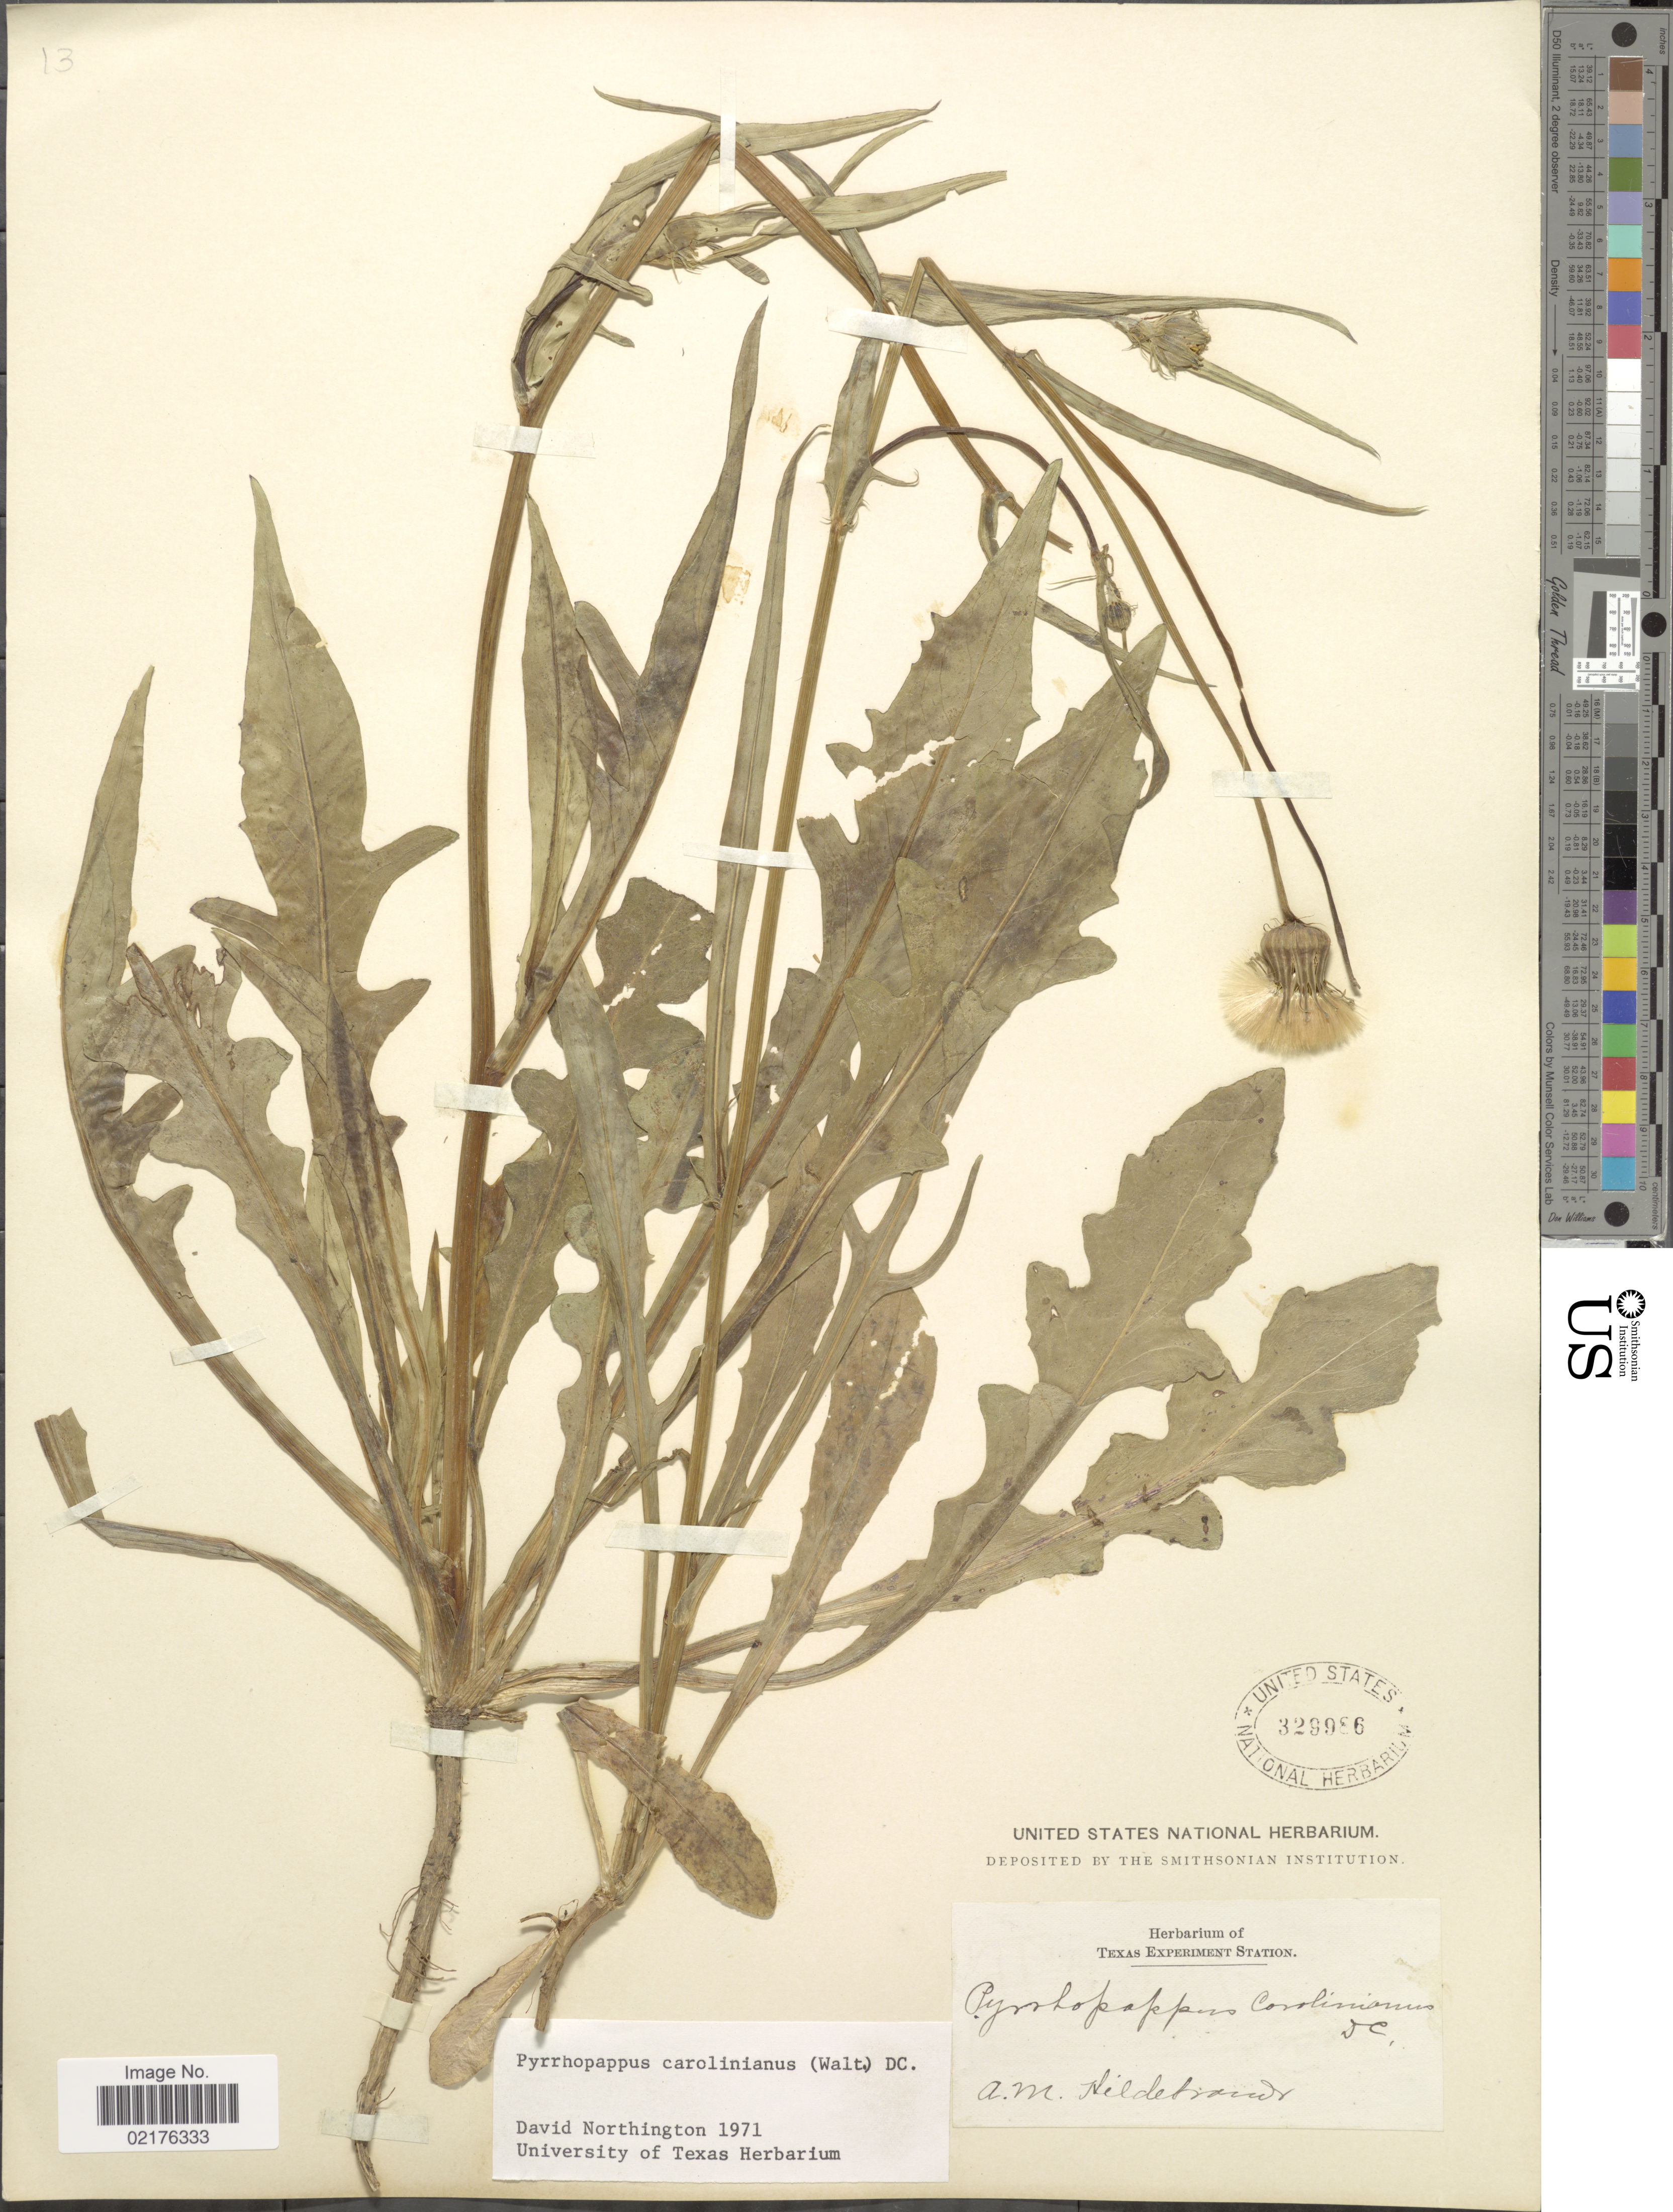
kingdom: Plantae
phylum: Tracheophyta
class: Magnoliopsida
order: Asterales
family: Asteraceae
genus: Pyrrhopappus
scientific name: Pyrrhopappus carolinianus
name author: (Walter) DC.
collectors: A. Hildebrandt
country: United States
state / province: Texas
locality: Texas Experiment Station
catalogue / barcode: US 329986